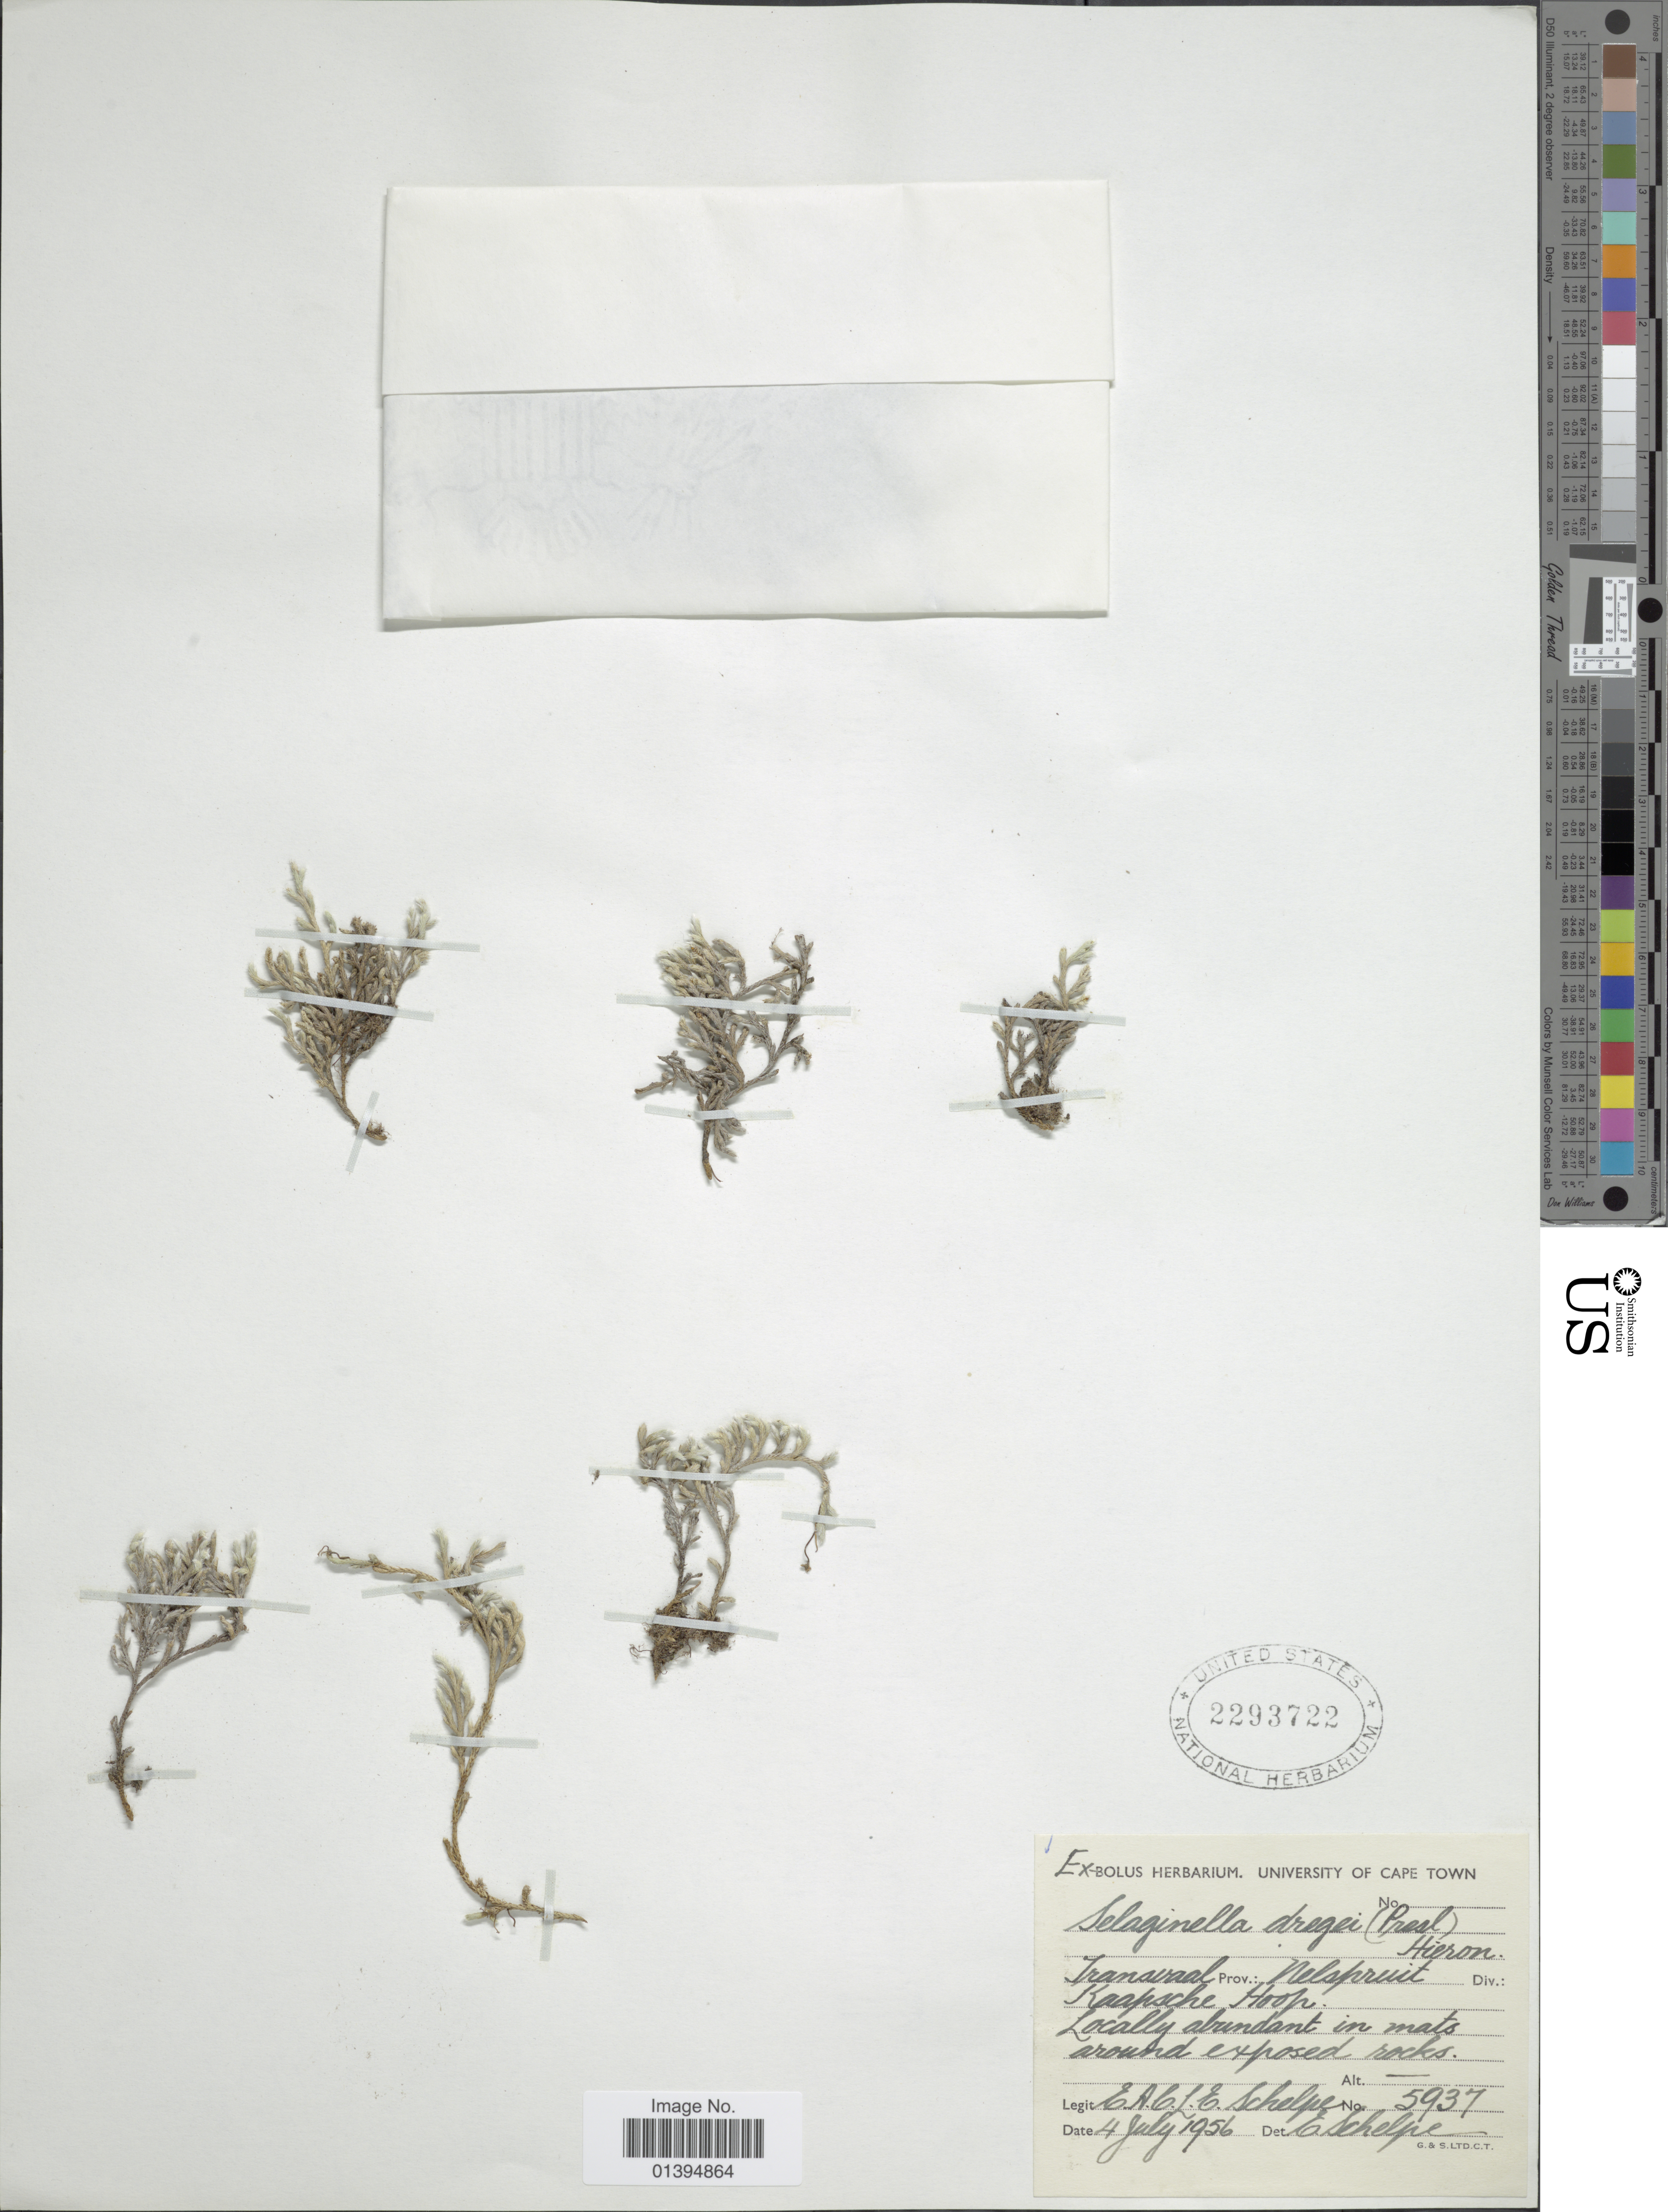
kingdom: Plantae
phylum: Tracheophyta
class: Lycopodiopsida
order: Selaginellales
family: Selaginellaceae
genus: Selaginella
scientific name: Selaginella dregei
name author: (C. Presl) Hieron.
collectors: E. A. C. L. E. Schelpe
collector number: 5937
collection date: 1953-07-04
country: South Africa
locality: Transvaal, Prov. Nelspruit, Kaapsche Hoop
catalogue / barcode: US 2293722